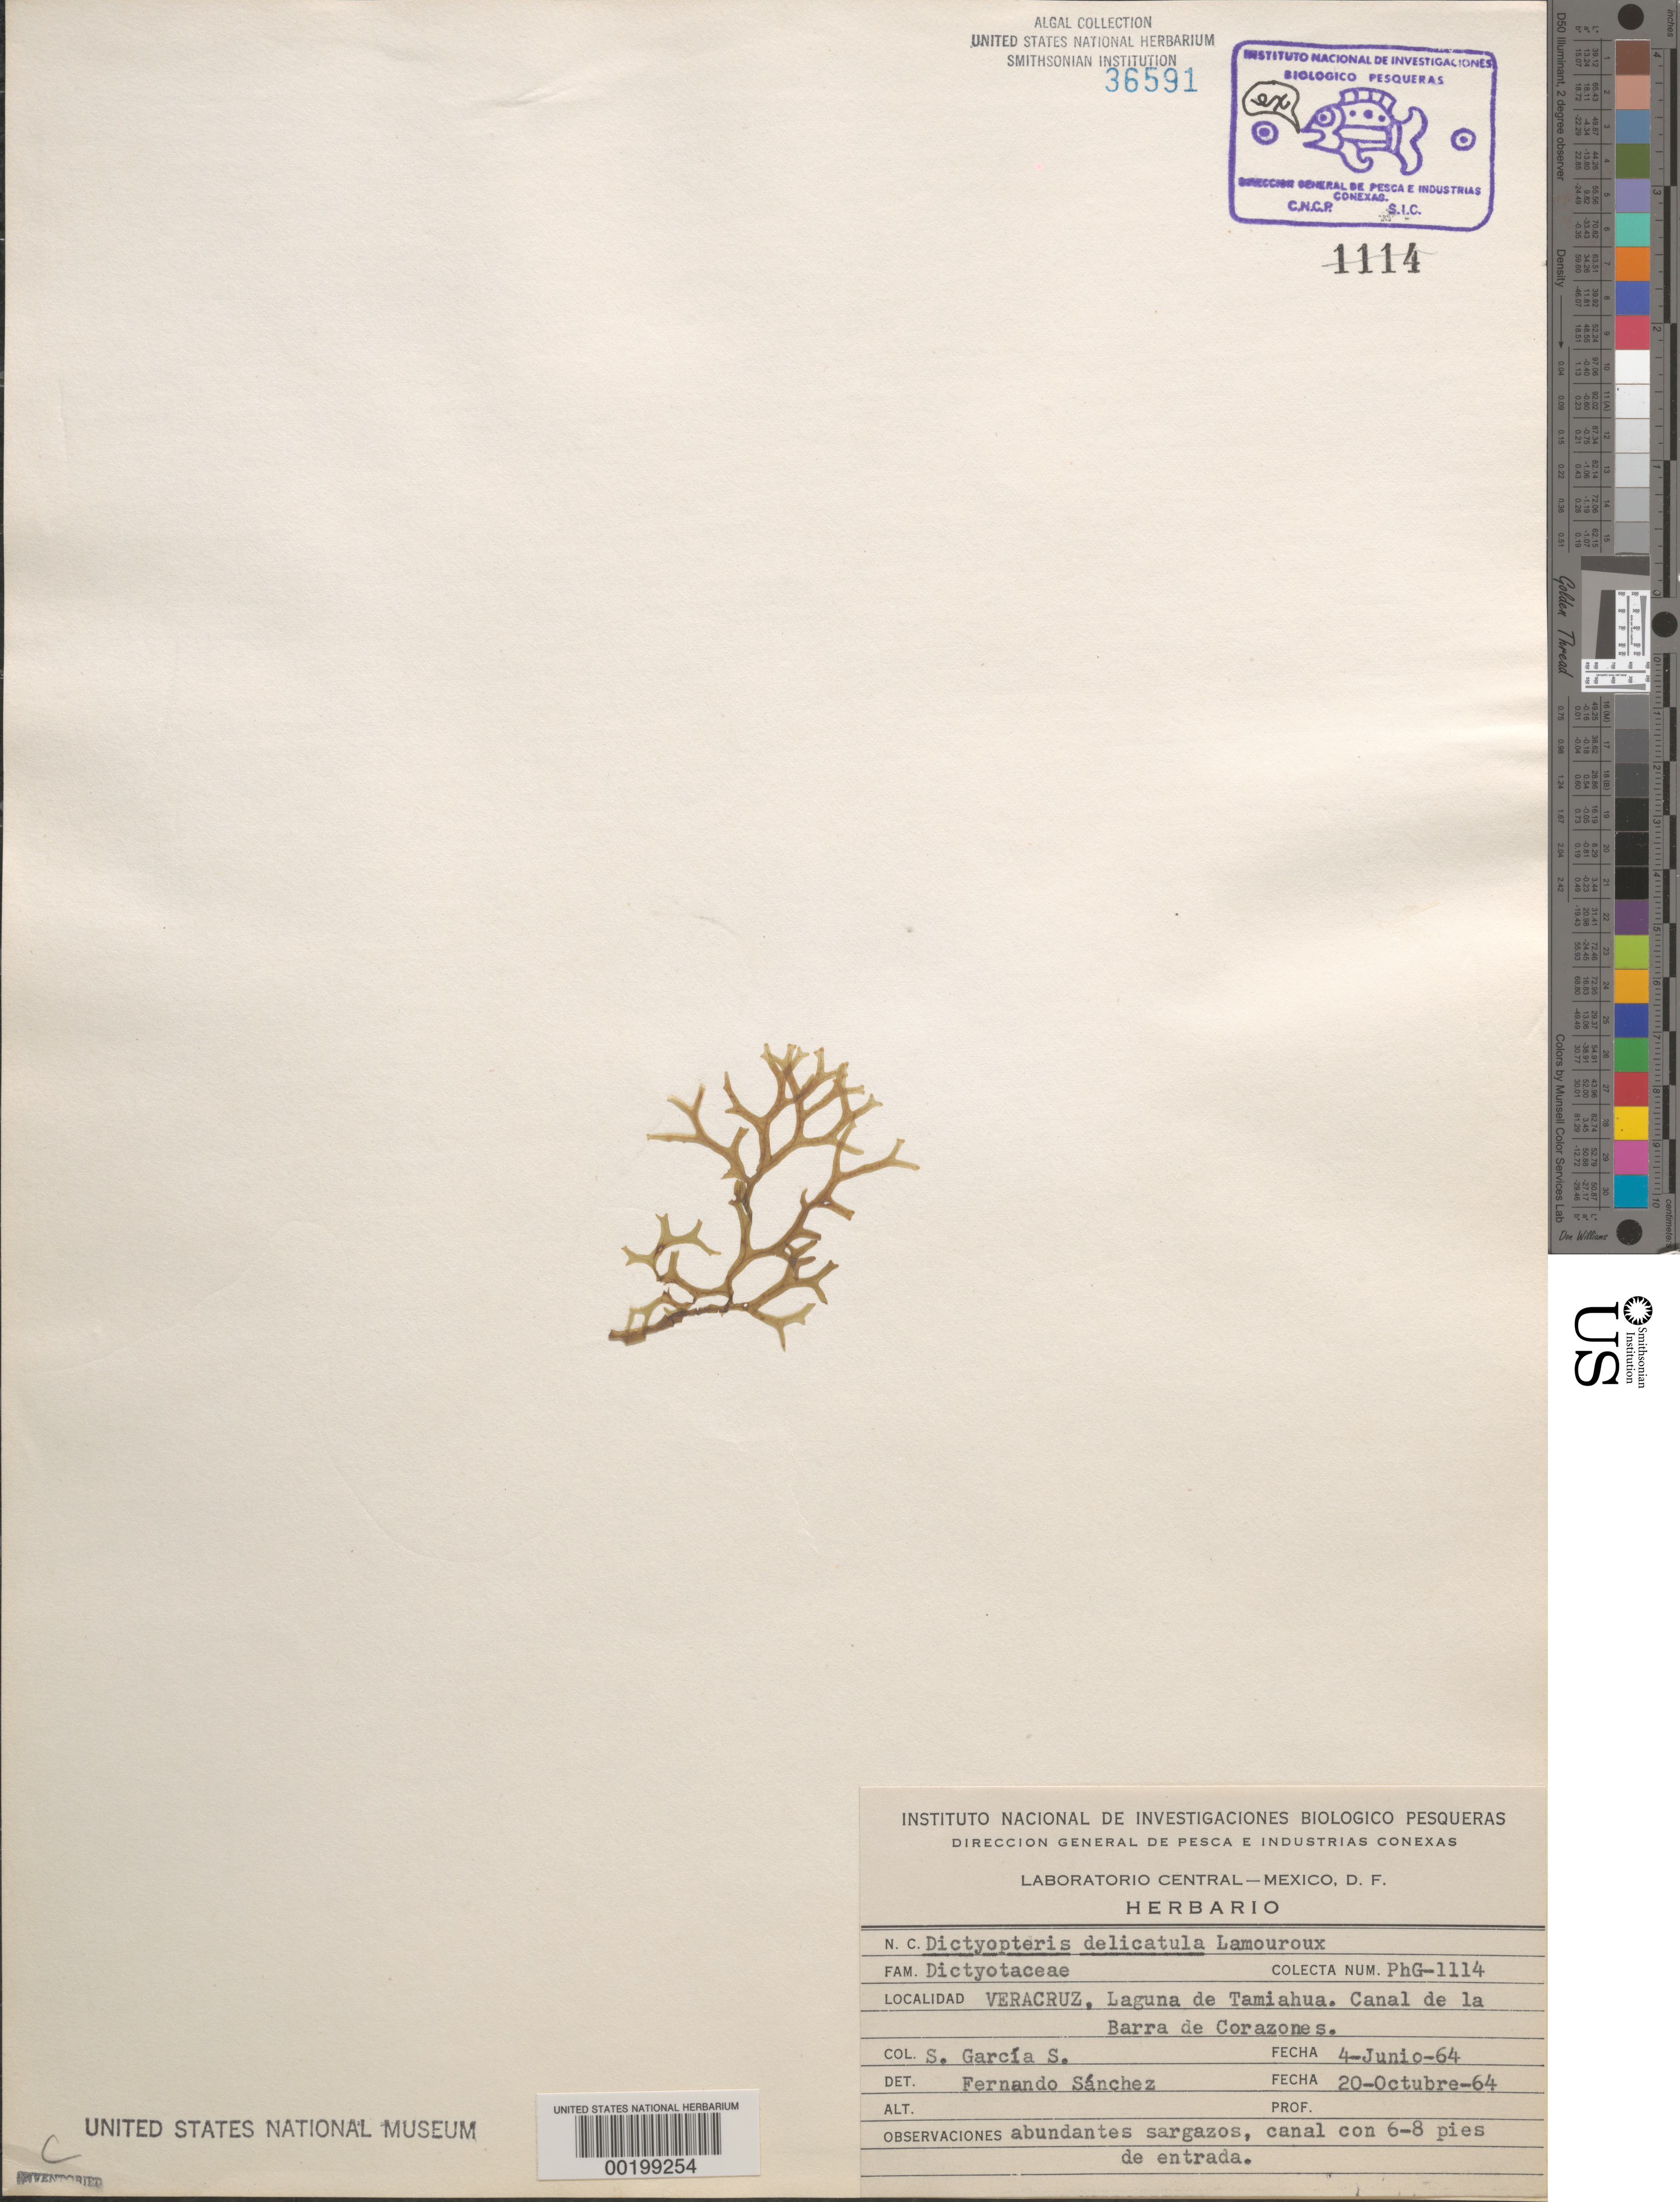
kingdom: Chromista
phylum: Ochrophyta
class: Phaeophyceae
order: Dictyotales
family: Dictyotaceae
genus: Dictyopteris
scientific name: Dictyopteris delicatula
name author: J.V.Lamouroux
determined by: Sanchez, F. J.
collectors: S. Garcia S.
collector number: Phg-1114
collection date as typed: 04 Jun 1964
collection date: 1964-06-04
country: Mexico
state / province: Veracruz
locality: Laguna de tamiahua, canal de la barra de corazones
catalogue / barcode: US 36591